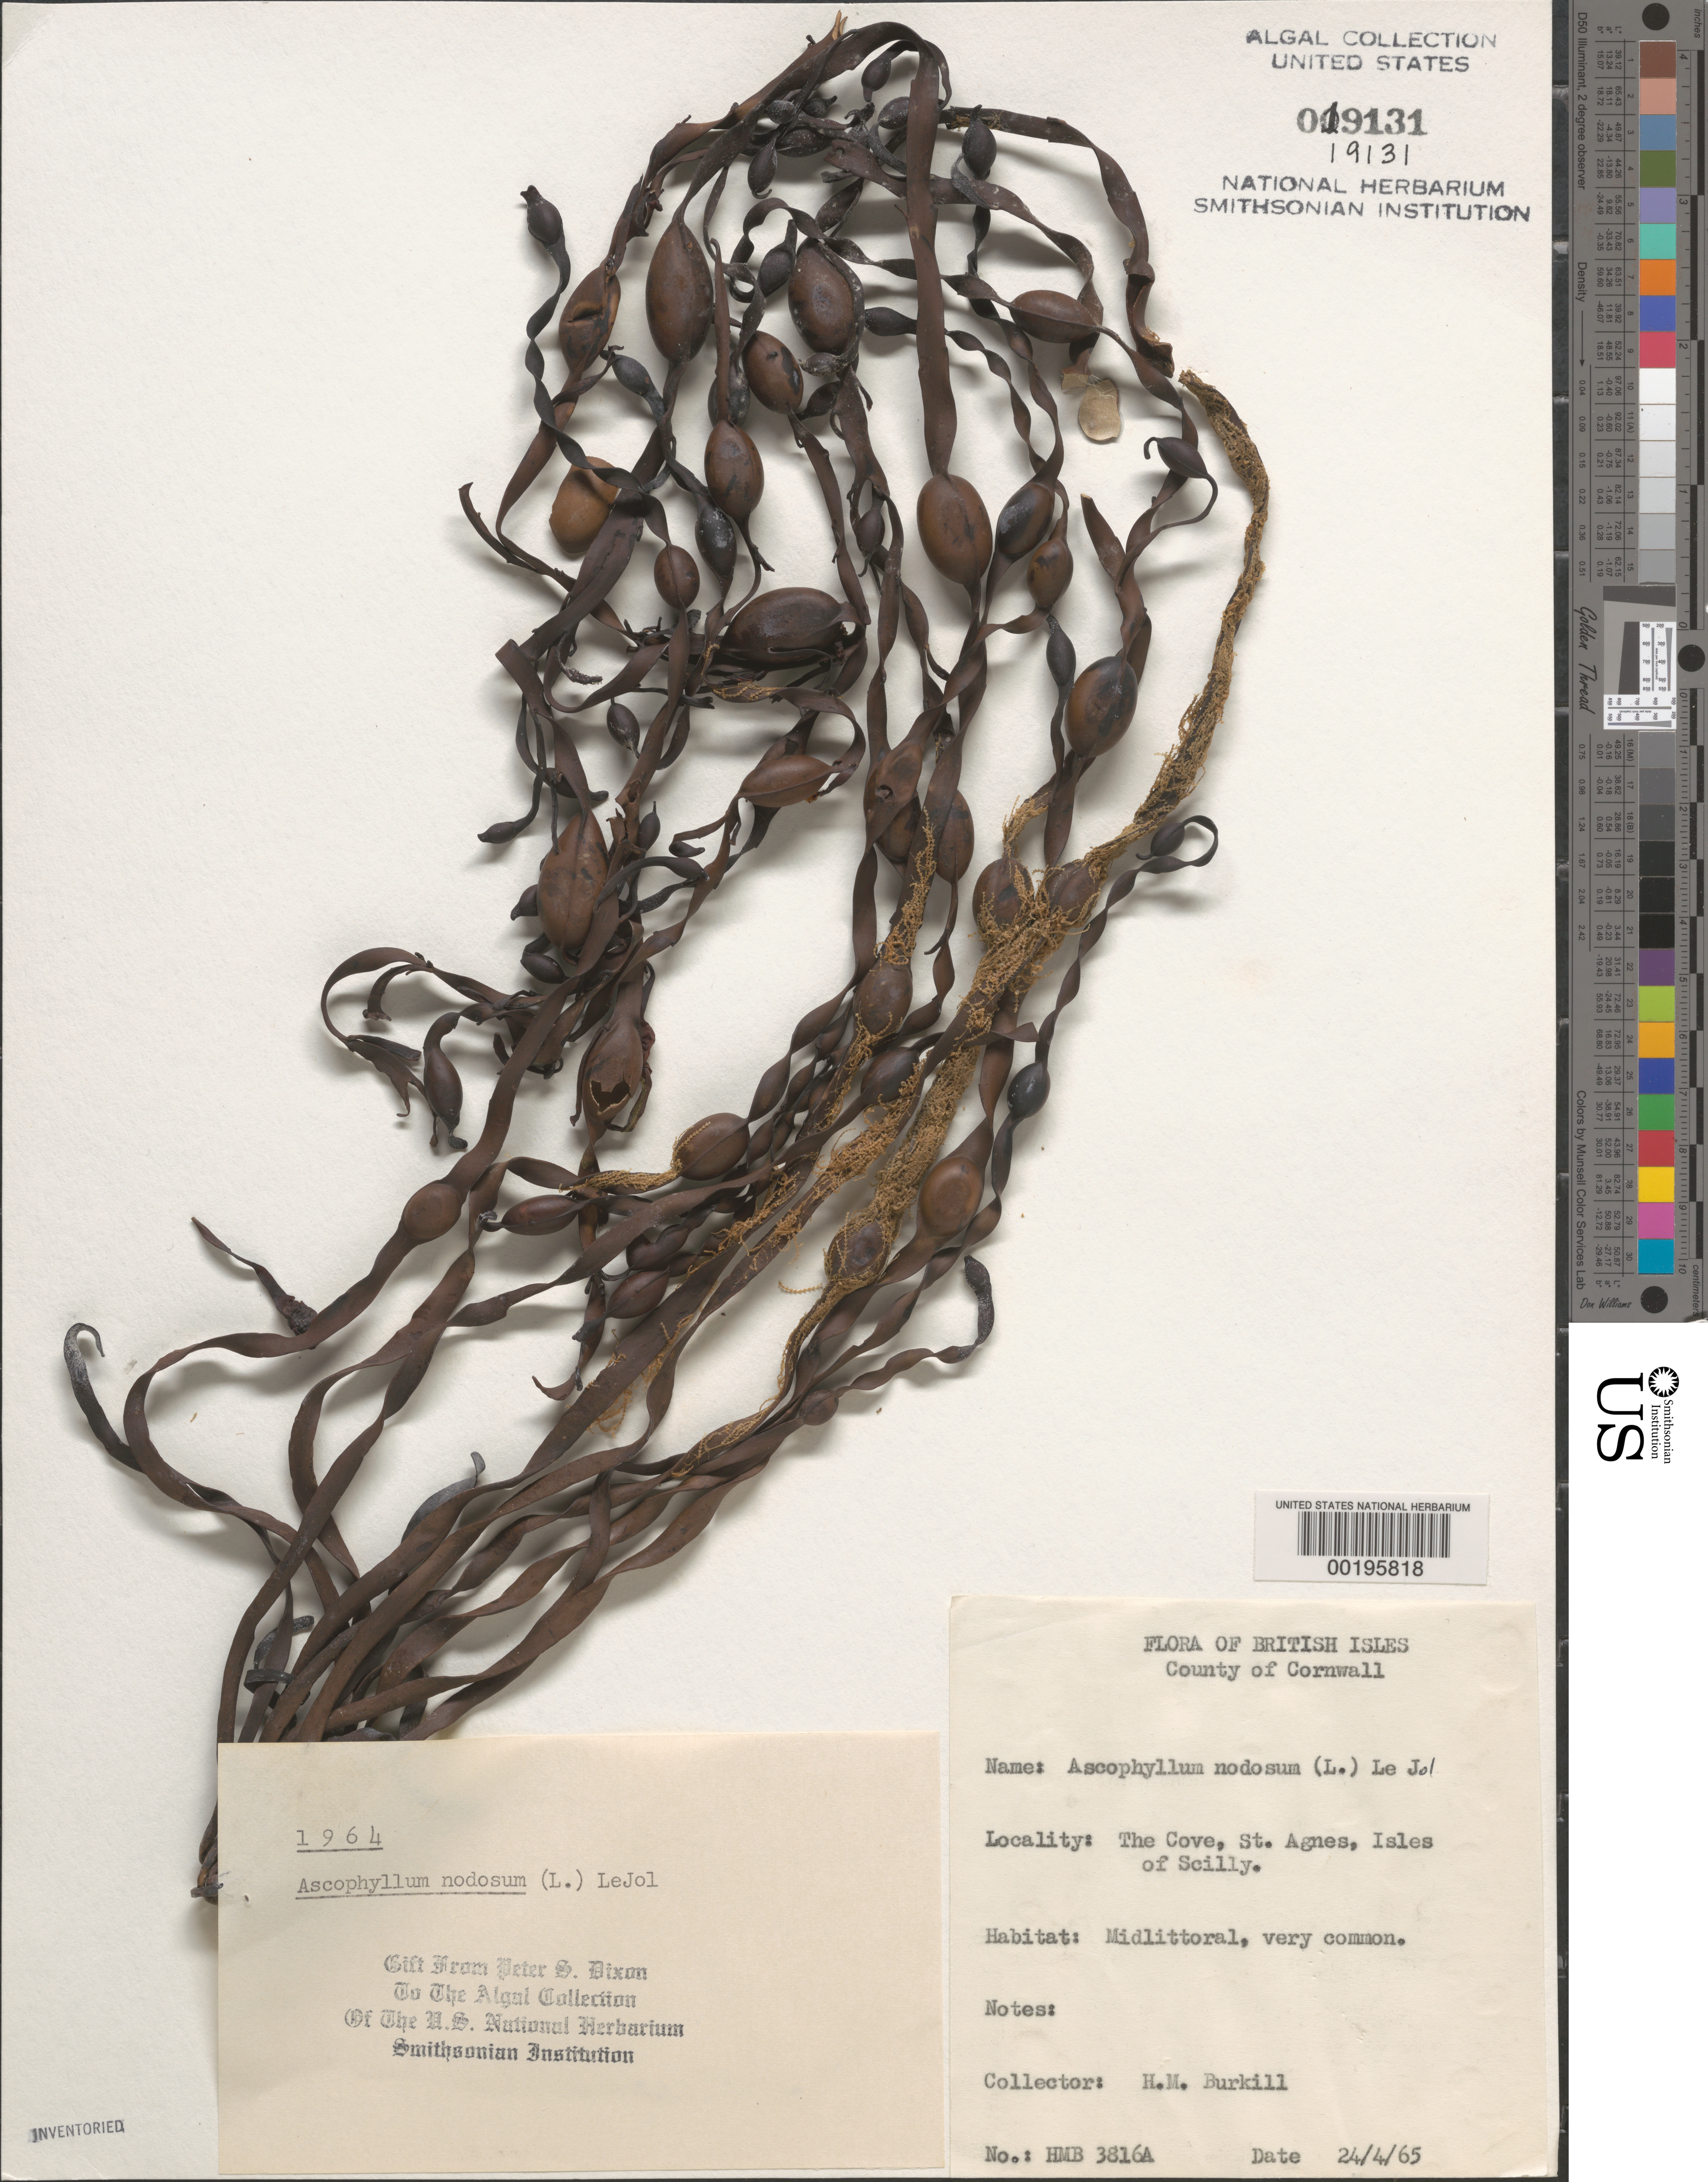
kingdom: Chromista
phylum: Ochrophyta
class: Phaeophyceae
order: Fucales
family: Fucaceae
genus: Ascophyllum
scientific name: Ascophyllum nodosum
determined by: Dixon, P. S.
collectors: H. M. Burkill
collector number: HMB 3816a & PSD 1964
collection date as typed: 24 Apr 1965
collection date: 1965-04-24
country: United Kingdom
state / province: England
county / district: Council of the Isles of Scilly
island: St. Agnes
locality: The Cove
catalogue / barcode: US 19131